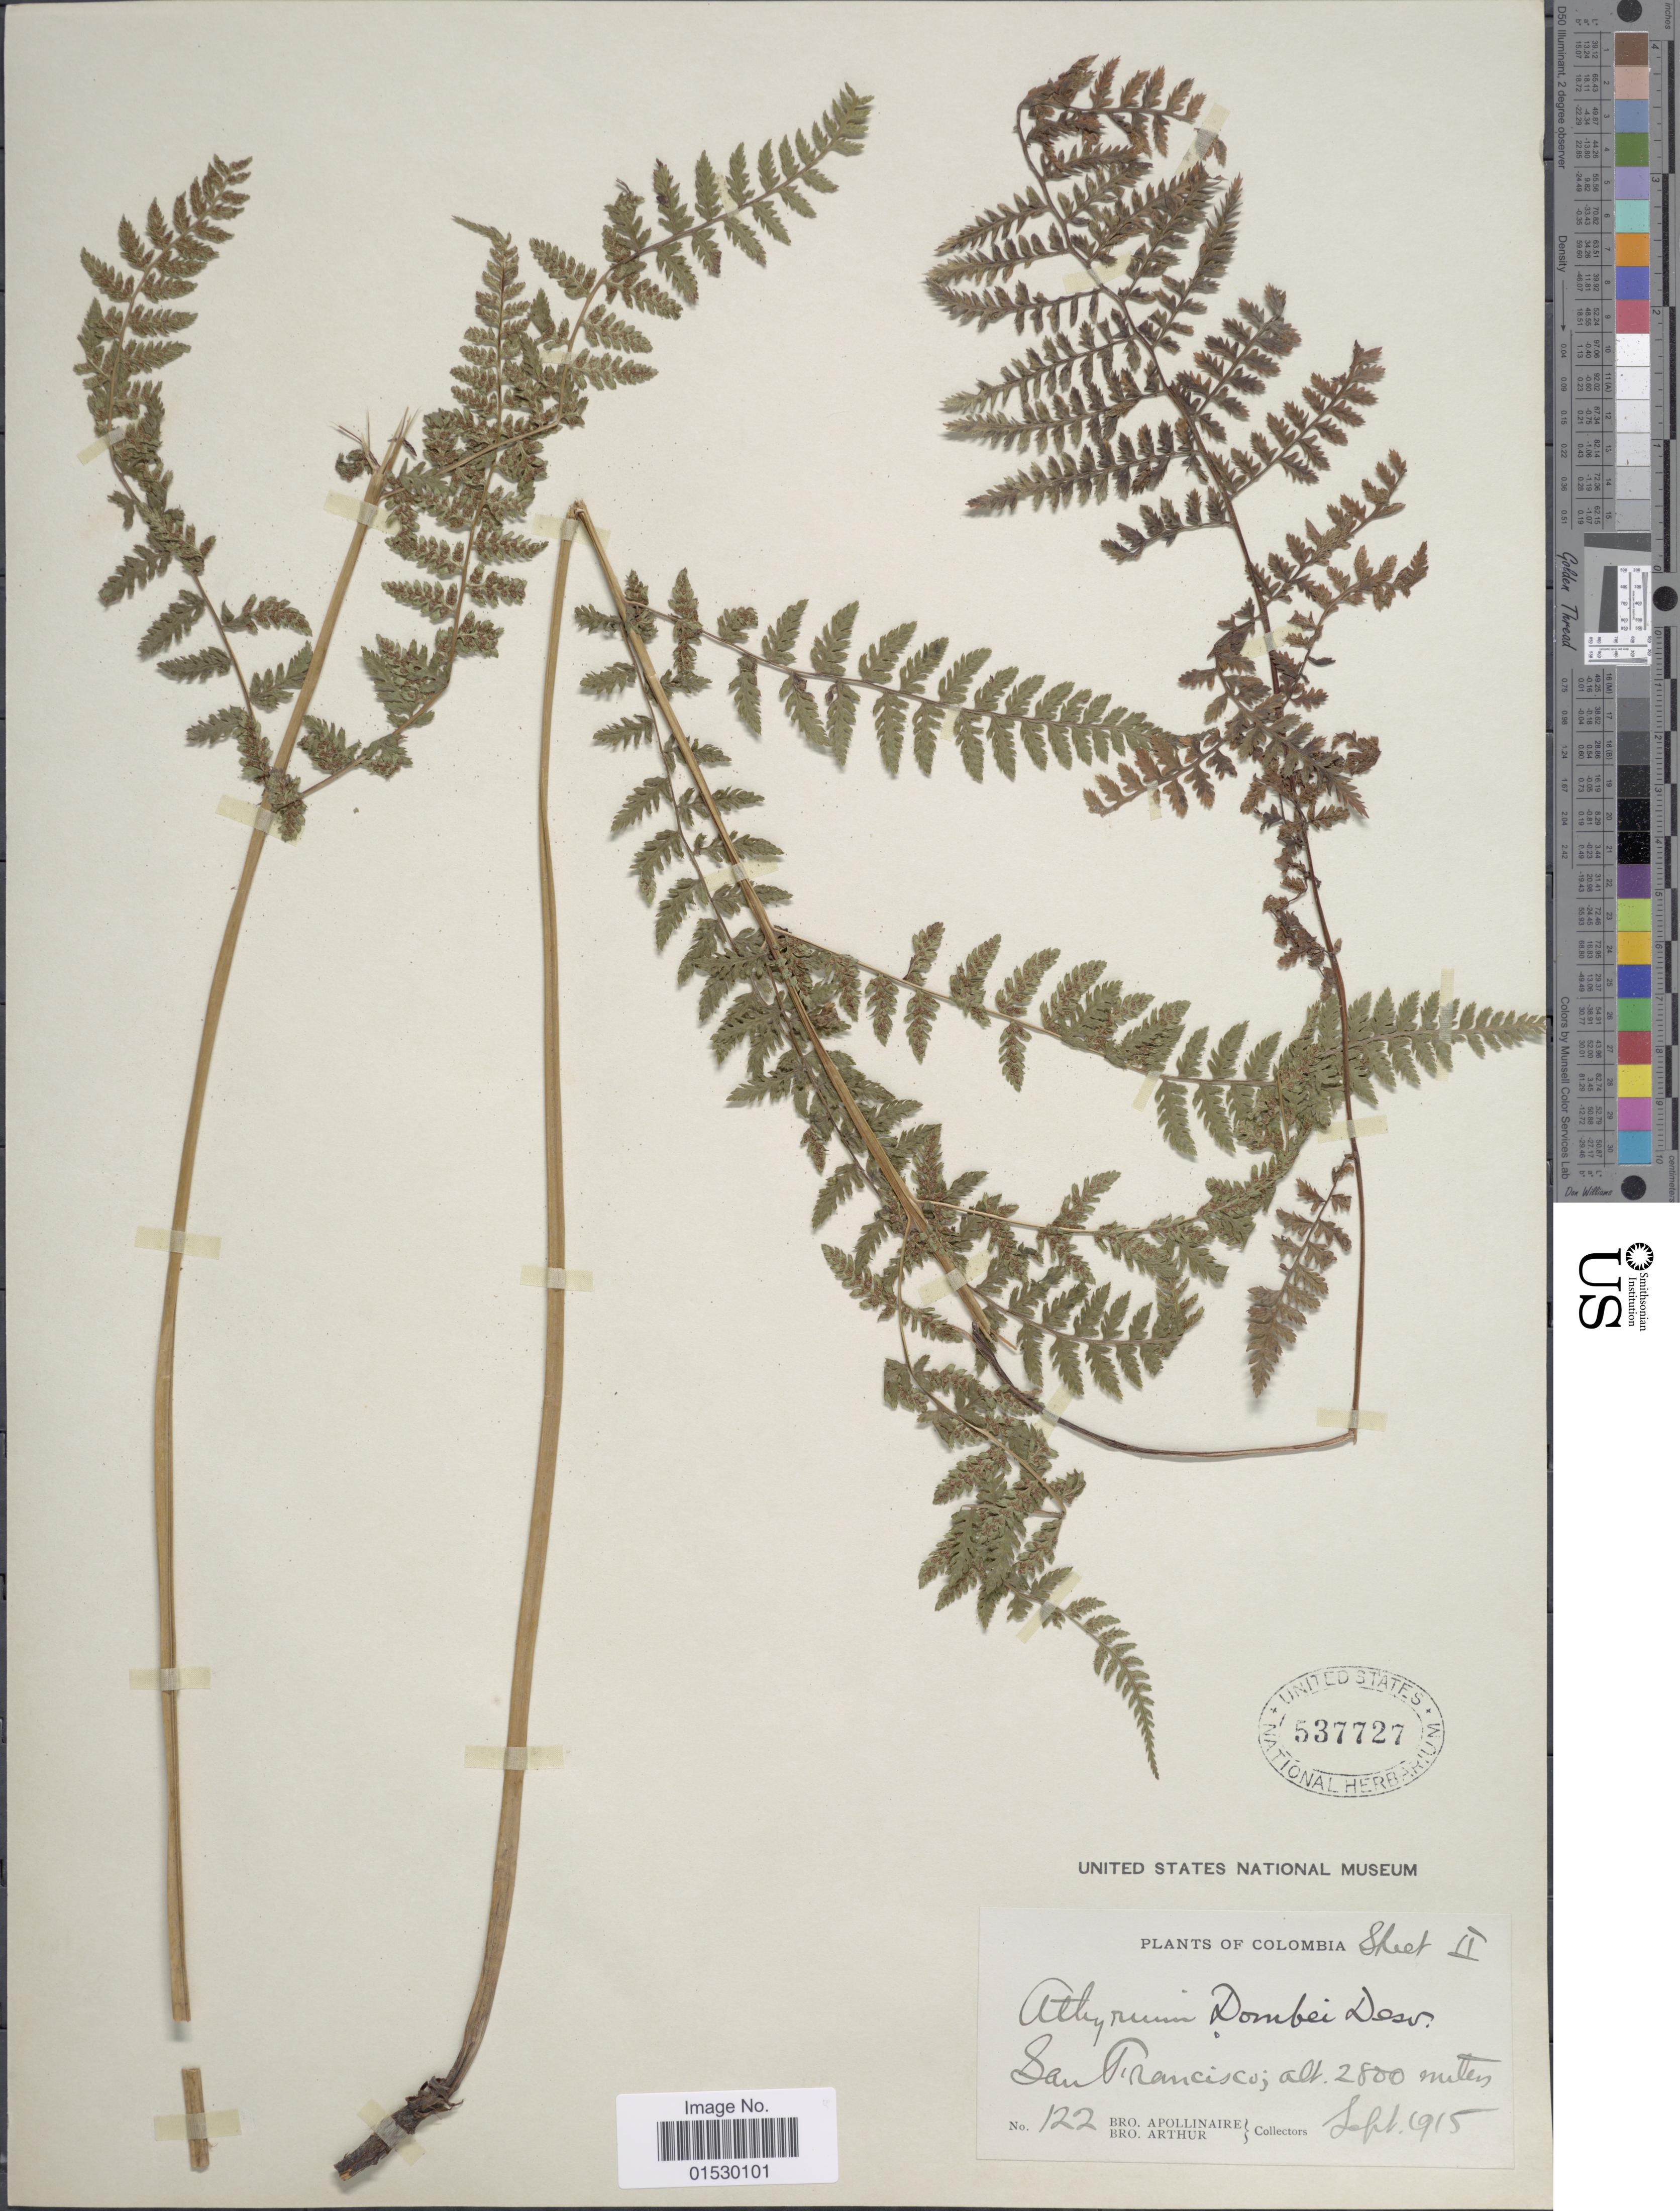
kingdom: Plantae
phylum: Tracheophyta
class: Polypodiopsida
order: Polypodiales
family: Athyriaceae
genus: Athyrium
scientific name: Athyrium dombei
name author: (Desv.) C. Chr.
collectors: Bro. Apollinaire & Bro. Arthur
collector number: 122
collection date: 1915-09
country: Colombia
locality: San Francisico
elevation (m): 2500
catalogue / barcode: US 537727